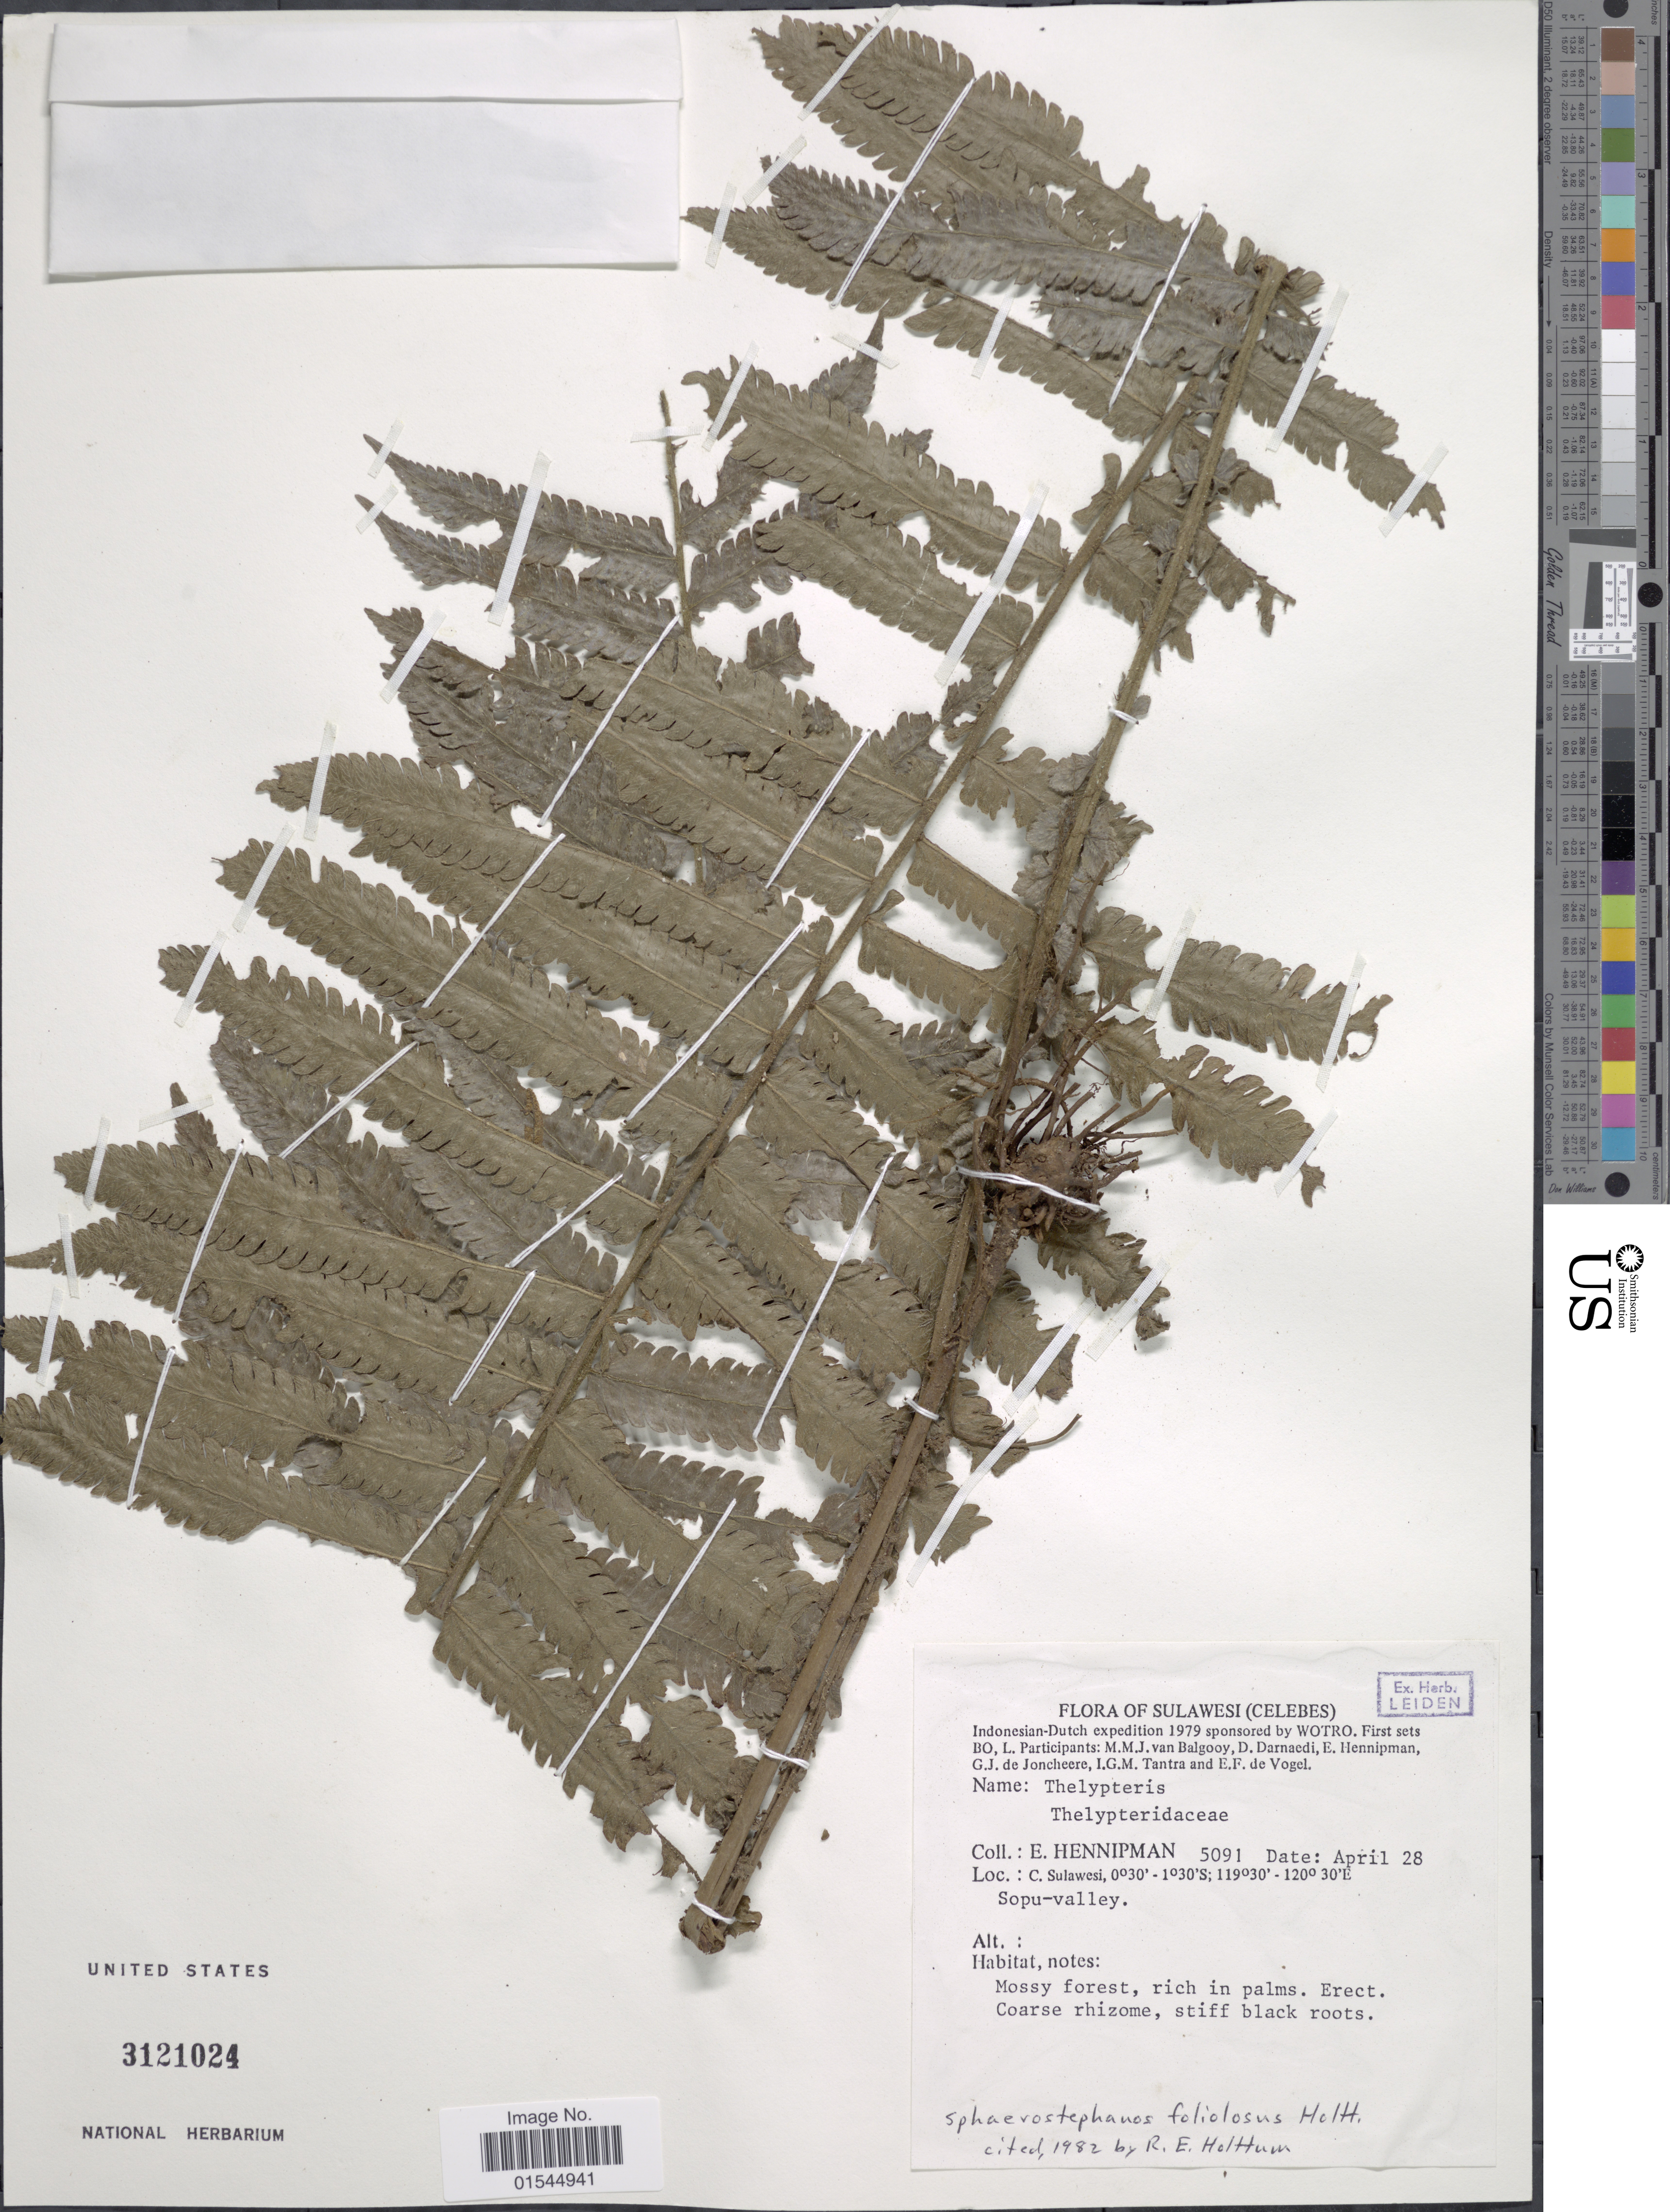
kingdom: Plantae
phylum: Tracheophyta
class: Polypodiopsida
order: Polypodiales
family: Thelypteridaceae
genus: Sphaerostephanos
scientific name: Sphaerostephanos foliolosus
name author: Holttum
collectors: E. Hennipman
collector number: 5091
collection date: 1979-04-28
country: Indonesia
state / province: Sulawesi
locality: Sulawesi (Celebes), C. Sulawesi, Sopu-valley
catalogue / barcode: US 3121024